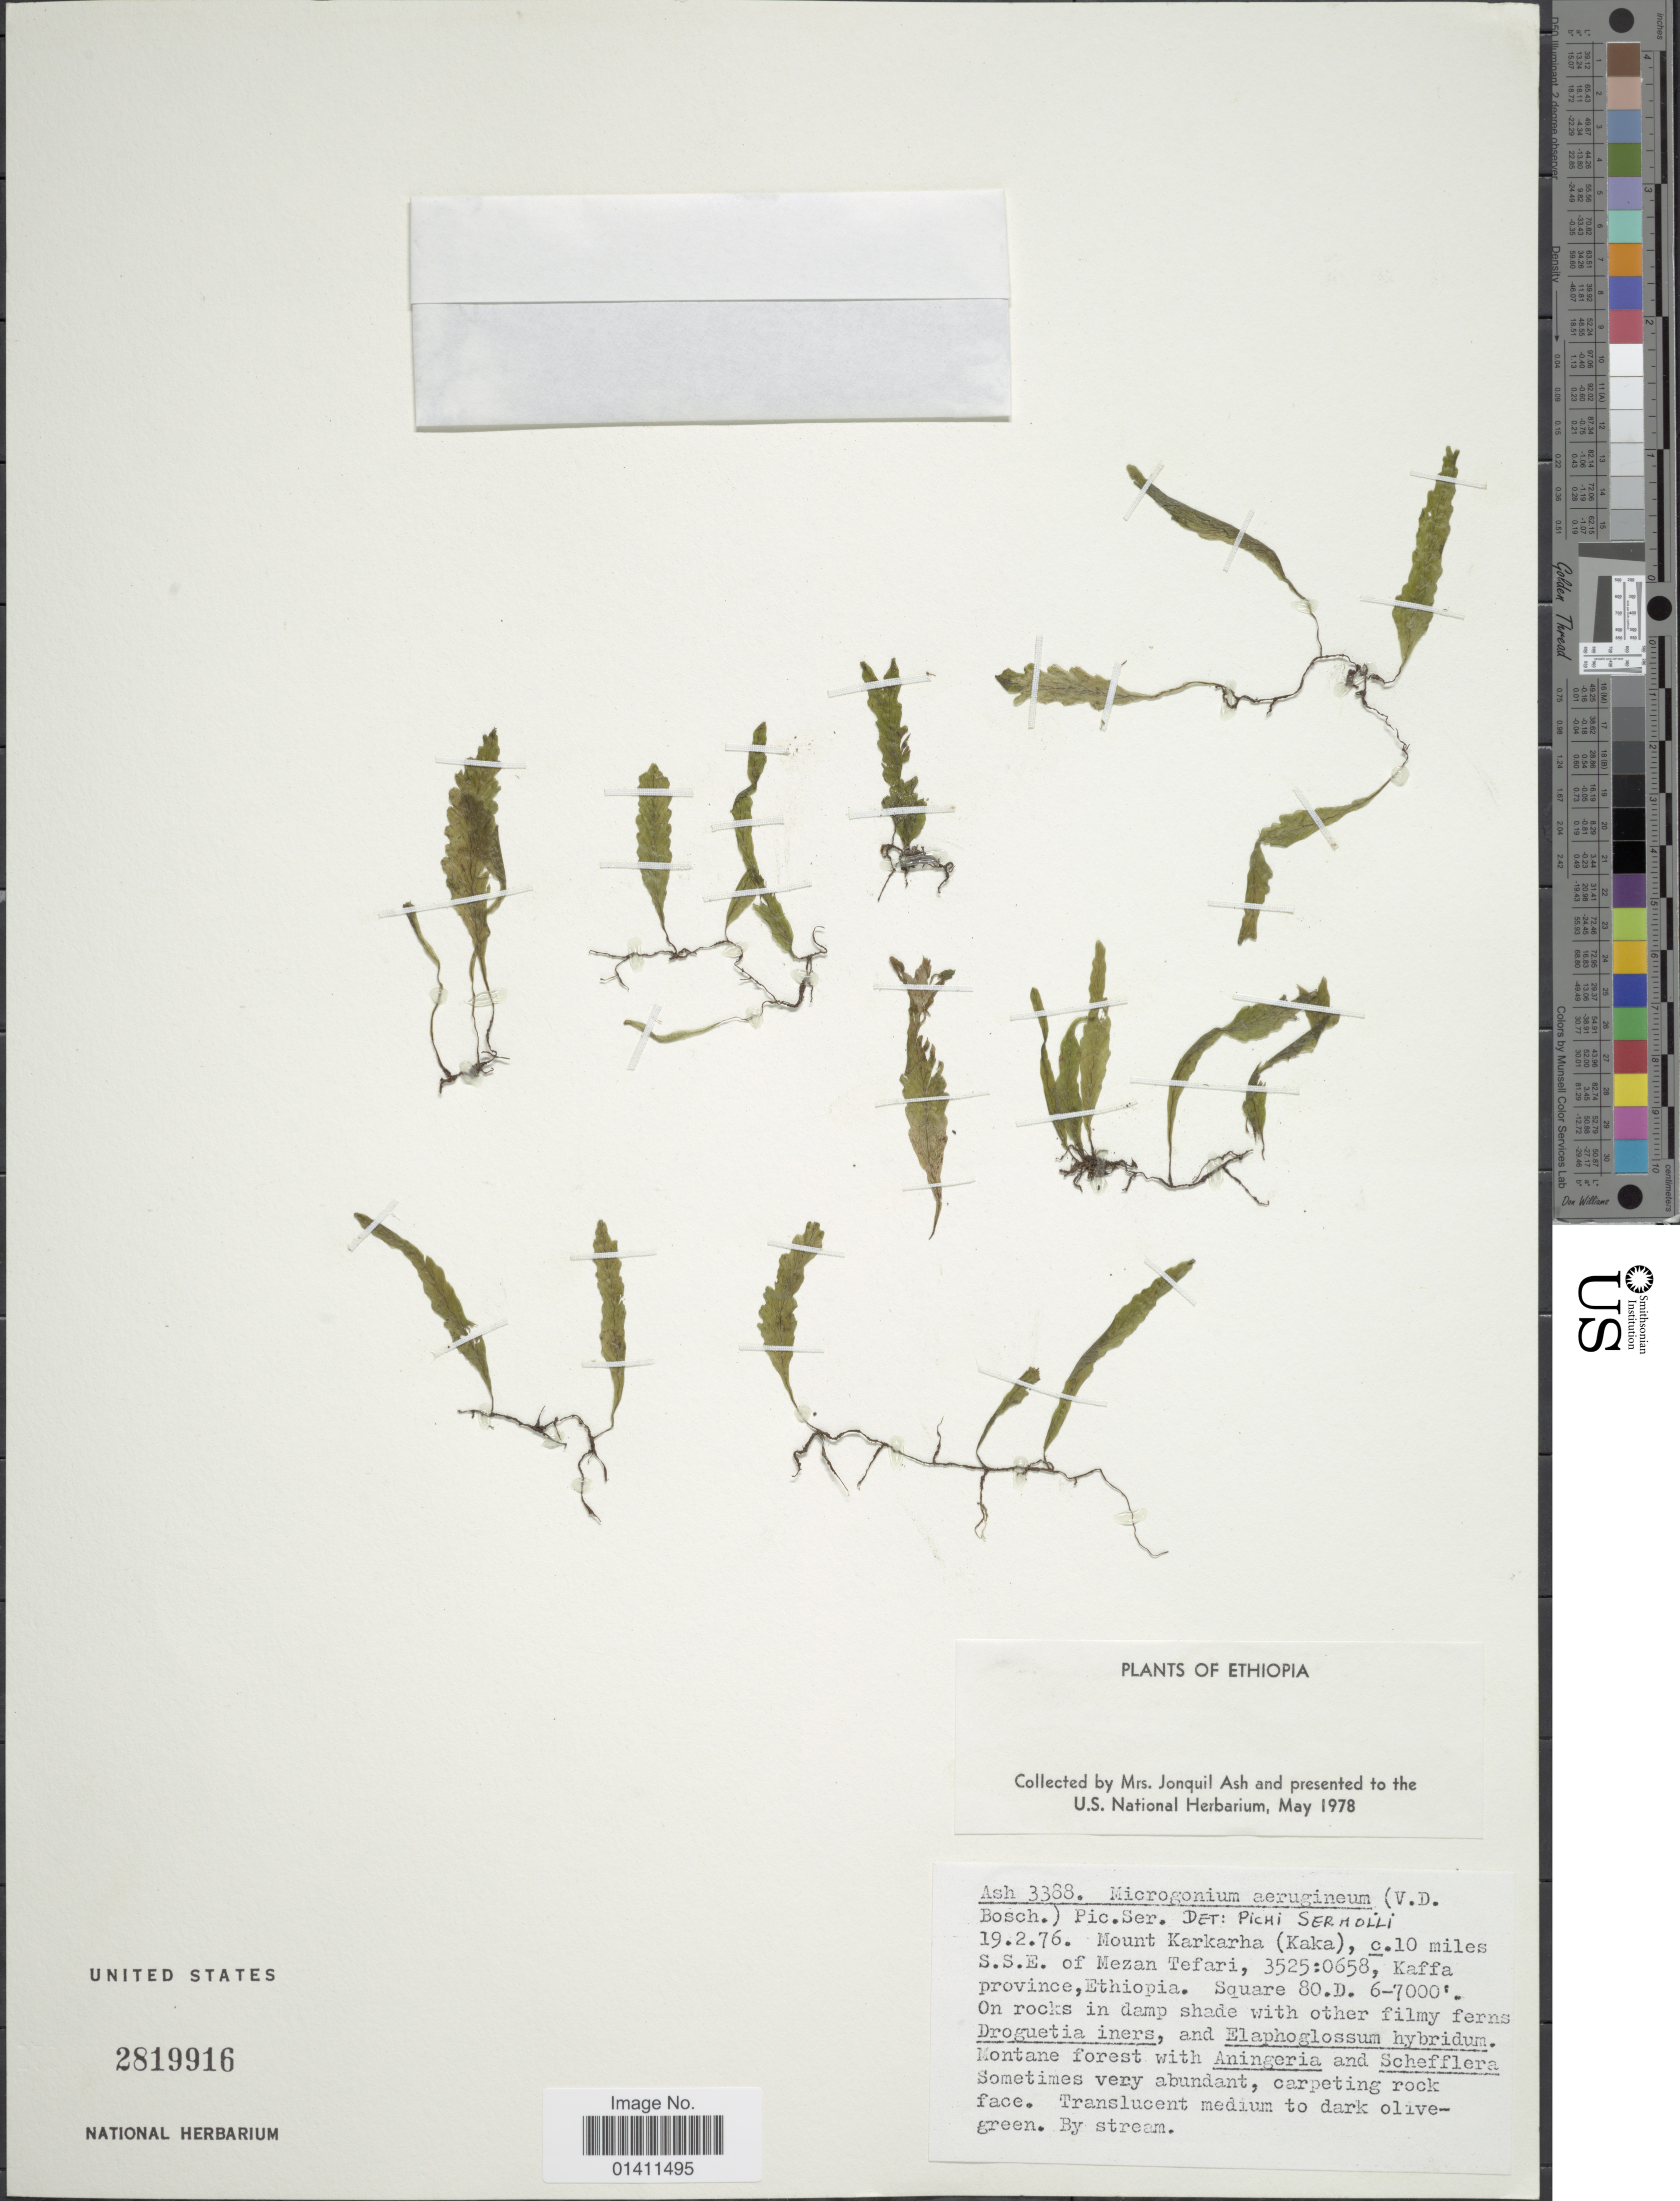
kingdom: Plantae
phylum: Tracheophyta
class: Polypodiopsida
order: Hymenophyllales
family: Hymenophyllaceae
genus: Didymoglossum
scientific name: Didymoglossum aerugineum (Bosch) comb. ined., 2015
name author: (Bosch)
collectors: J. Ash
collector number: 3388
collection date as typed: Transcribed d/m/y: 19/2/76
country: Ethiopia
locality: Mount Karkarha (Kaka), c. 10 miles S.S.E. of Mezan Tefari, 3525:0658, Kaffa province.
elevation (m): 1829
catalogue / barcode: US 2819916